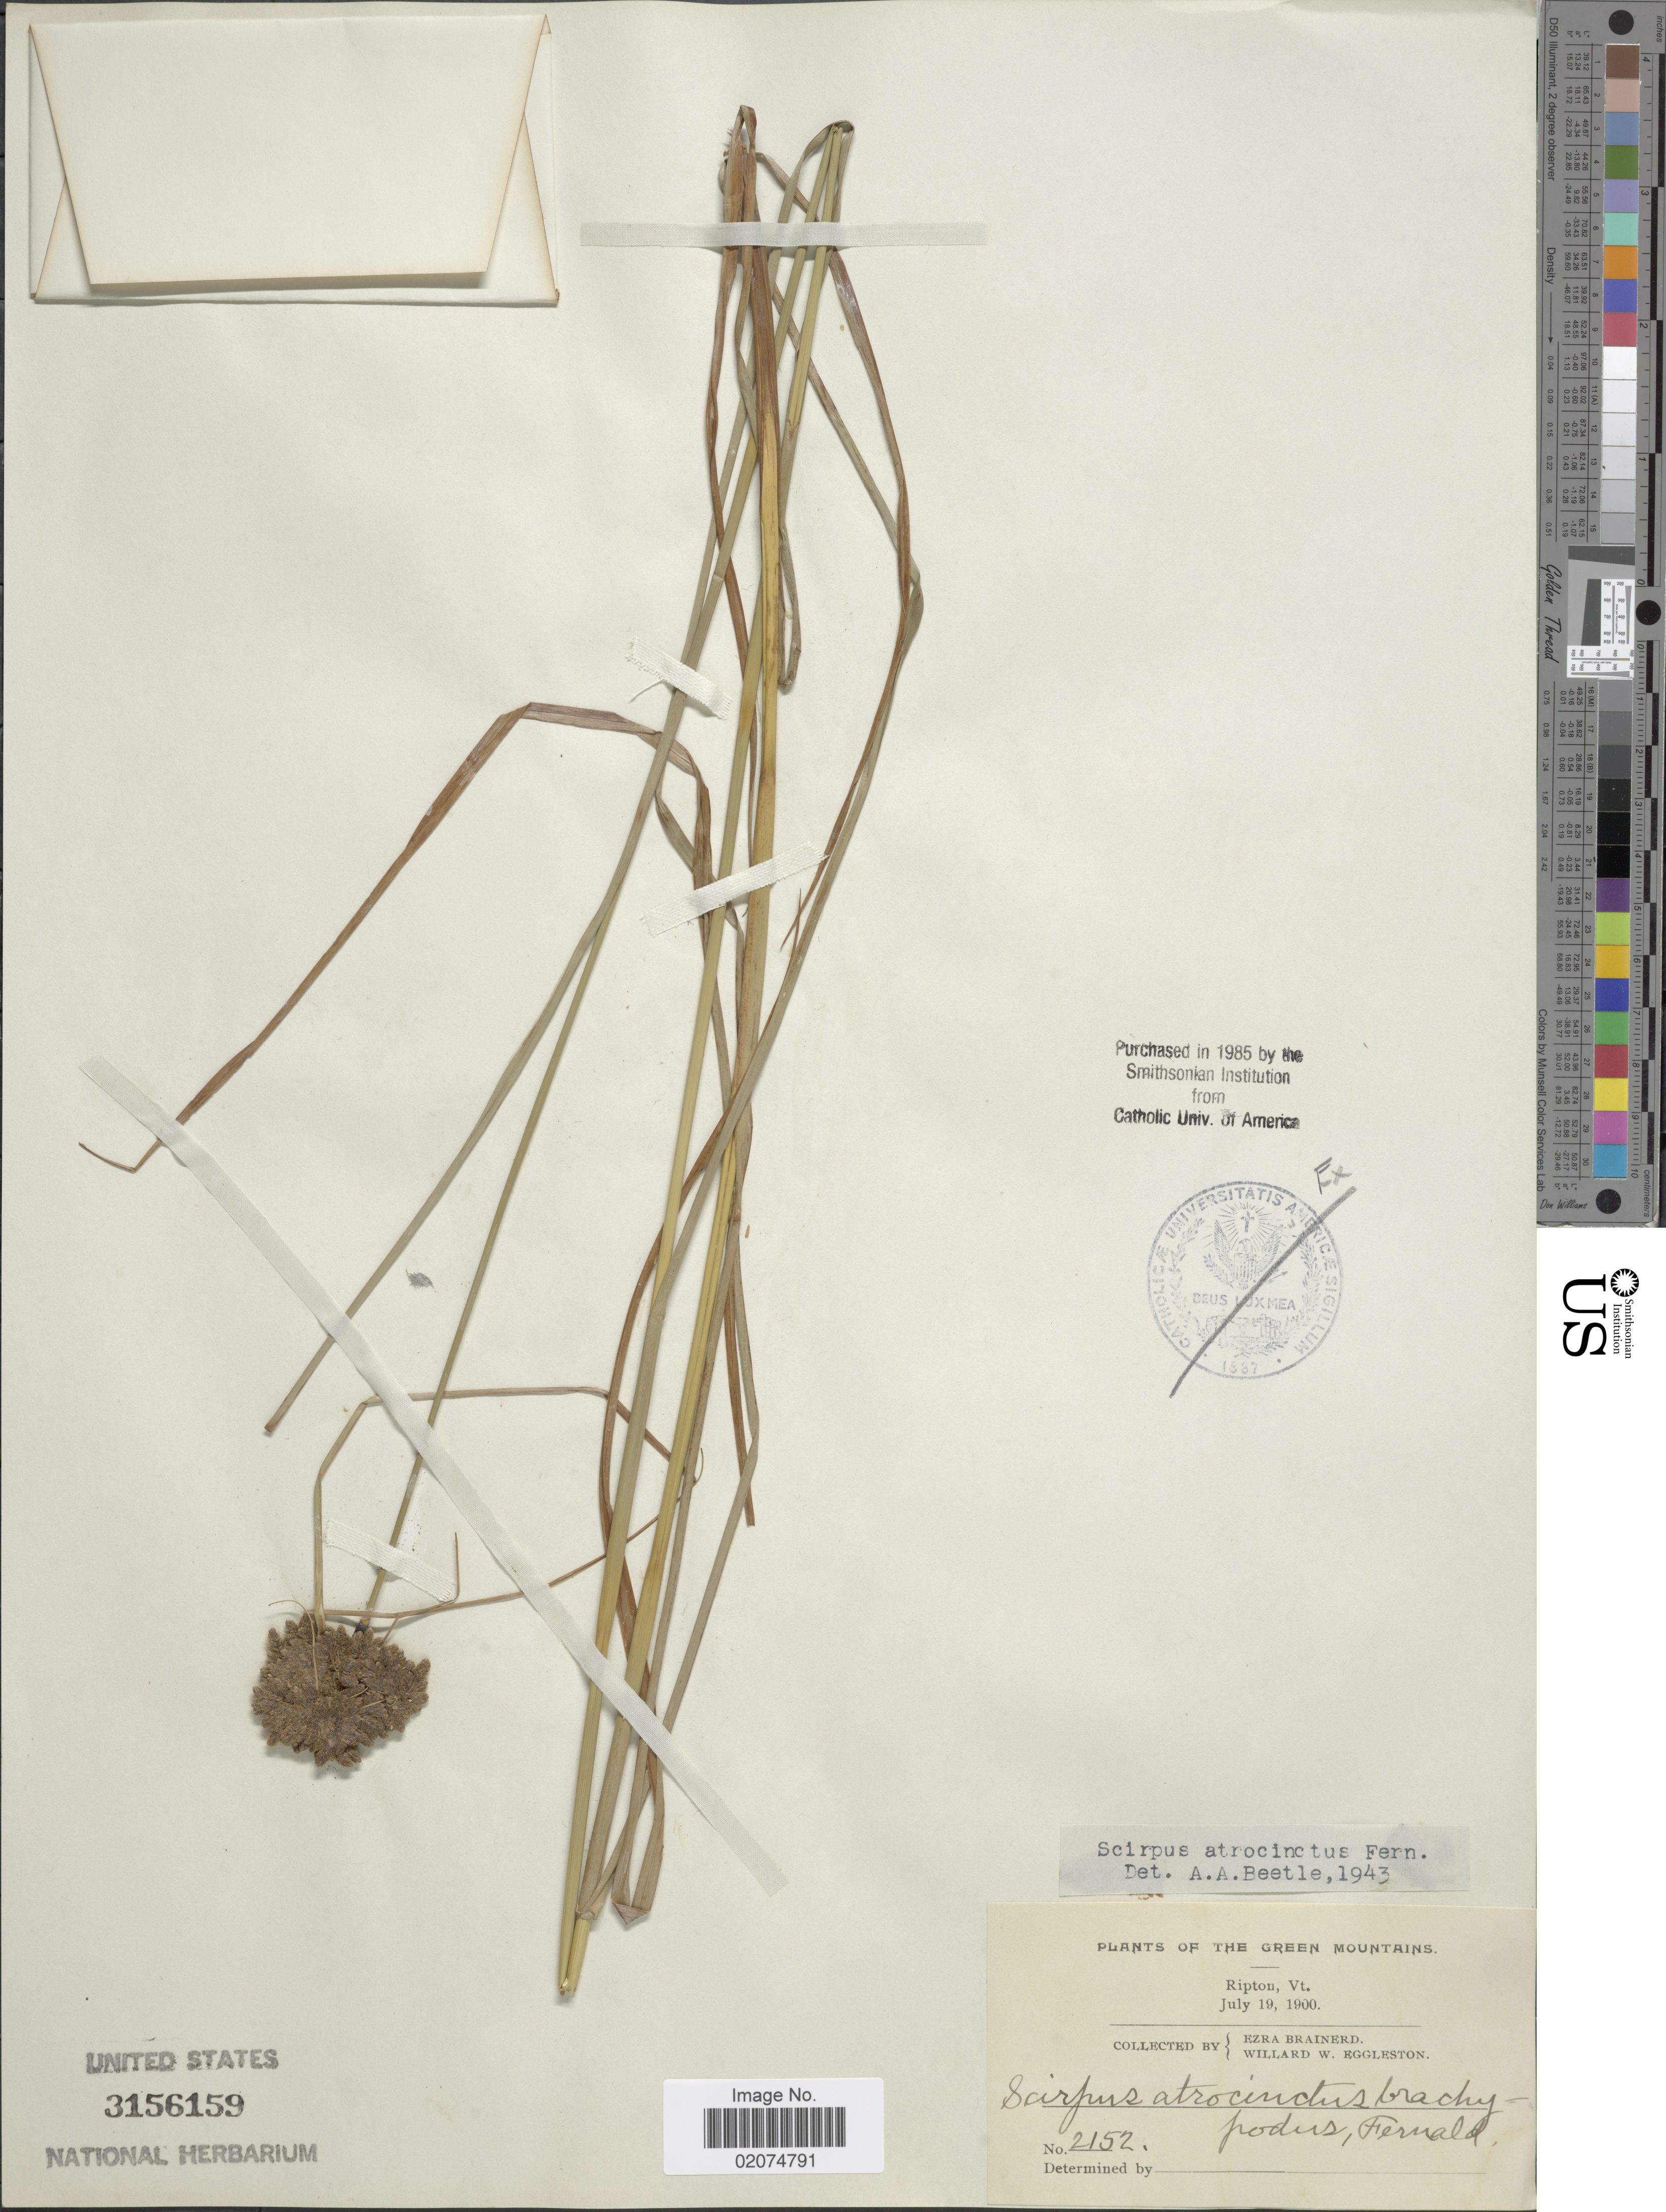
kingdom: Plantae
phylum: Tracheophyta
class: Liliopsida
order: Poales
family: Cyperaceae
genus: Scirpus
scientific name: Scirpus atrocinctus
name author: Fernald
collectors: E. Brainerd & W. W. Eggleston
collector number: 2152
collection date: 1900-07-19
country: United States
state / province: Vermont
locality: Green Mountains, Ripton, Vt.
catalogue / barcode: US 3156159